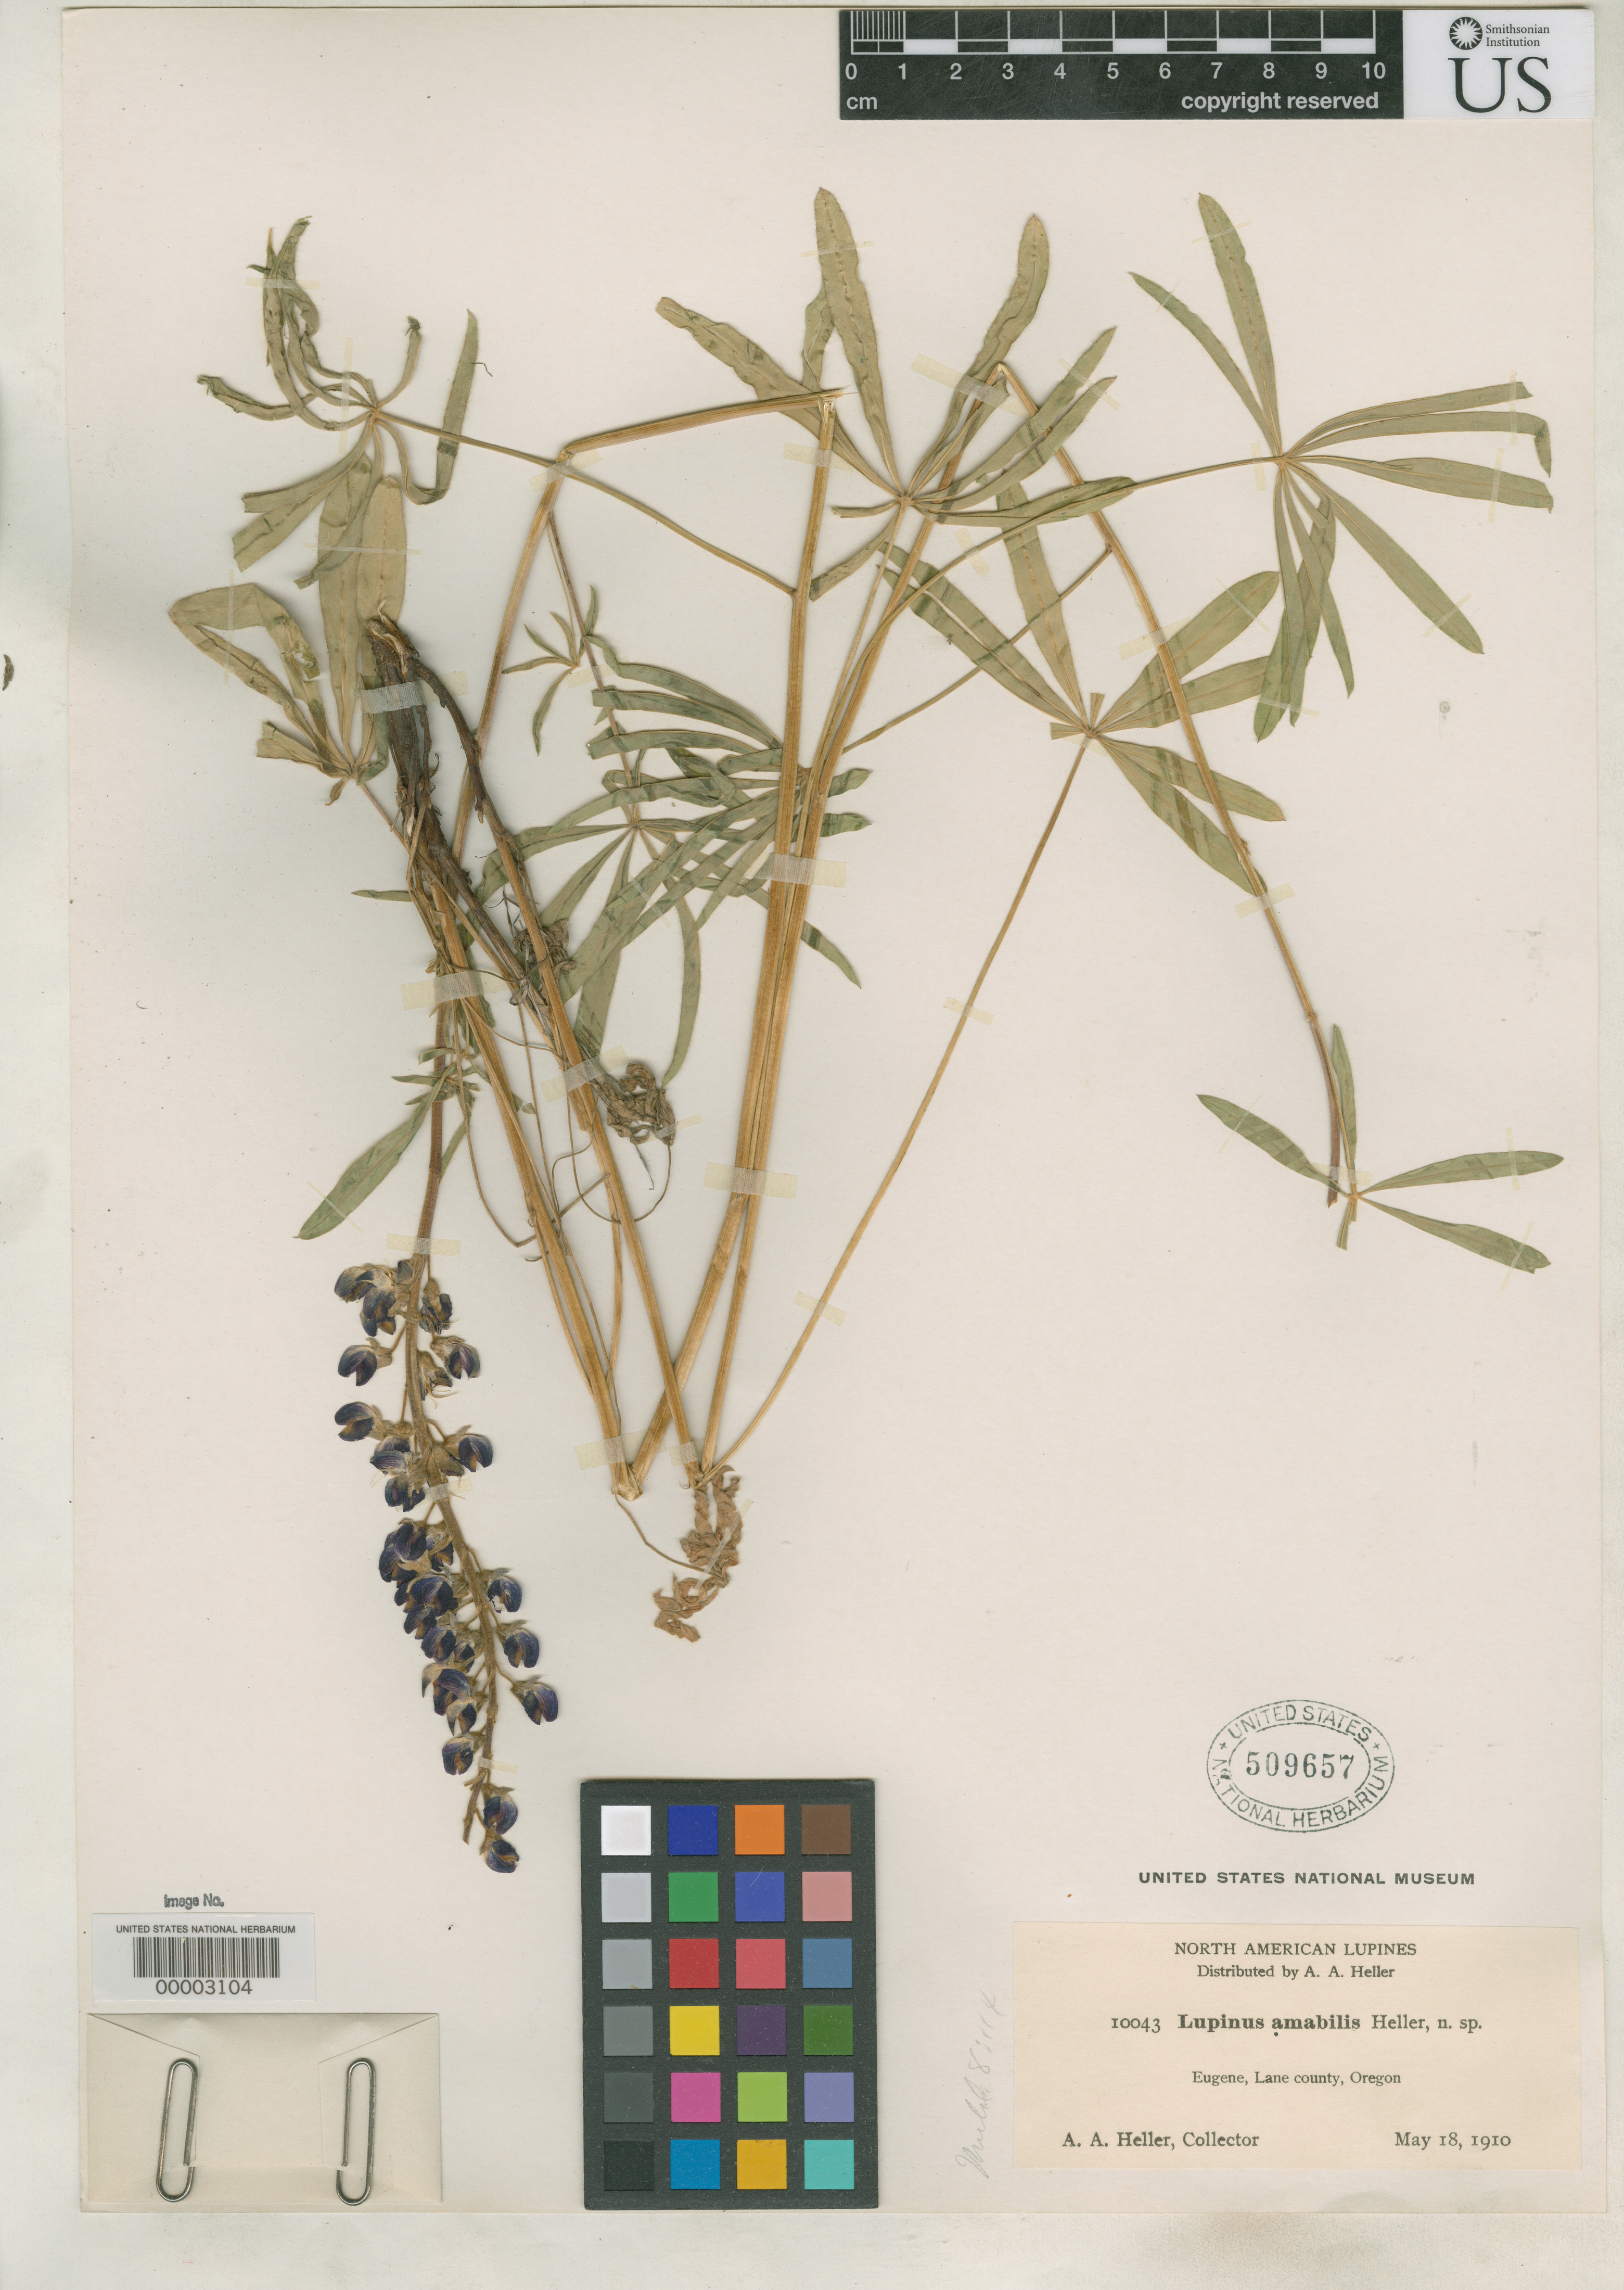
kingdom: Plantae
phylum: Tracheophyta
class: Magnoliopsida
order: Fabales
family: Fabaceae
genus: Lupinus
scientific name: Lupinus amabilis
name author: A. Heller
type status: Isotype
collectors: A. A. Heller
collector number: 10043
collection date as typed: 18 May 1910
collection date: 1910-05-18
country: United States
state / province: Oregon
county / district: Lane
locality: Eugene.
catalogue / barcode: US 509657